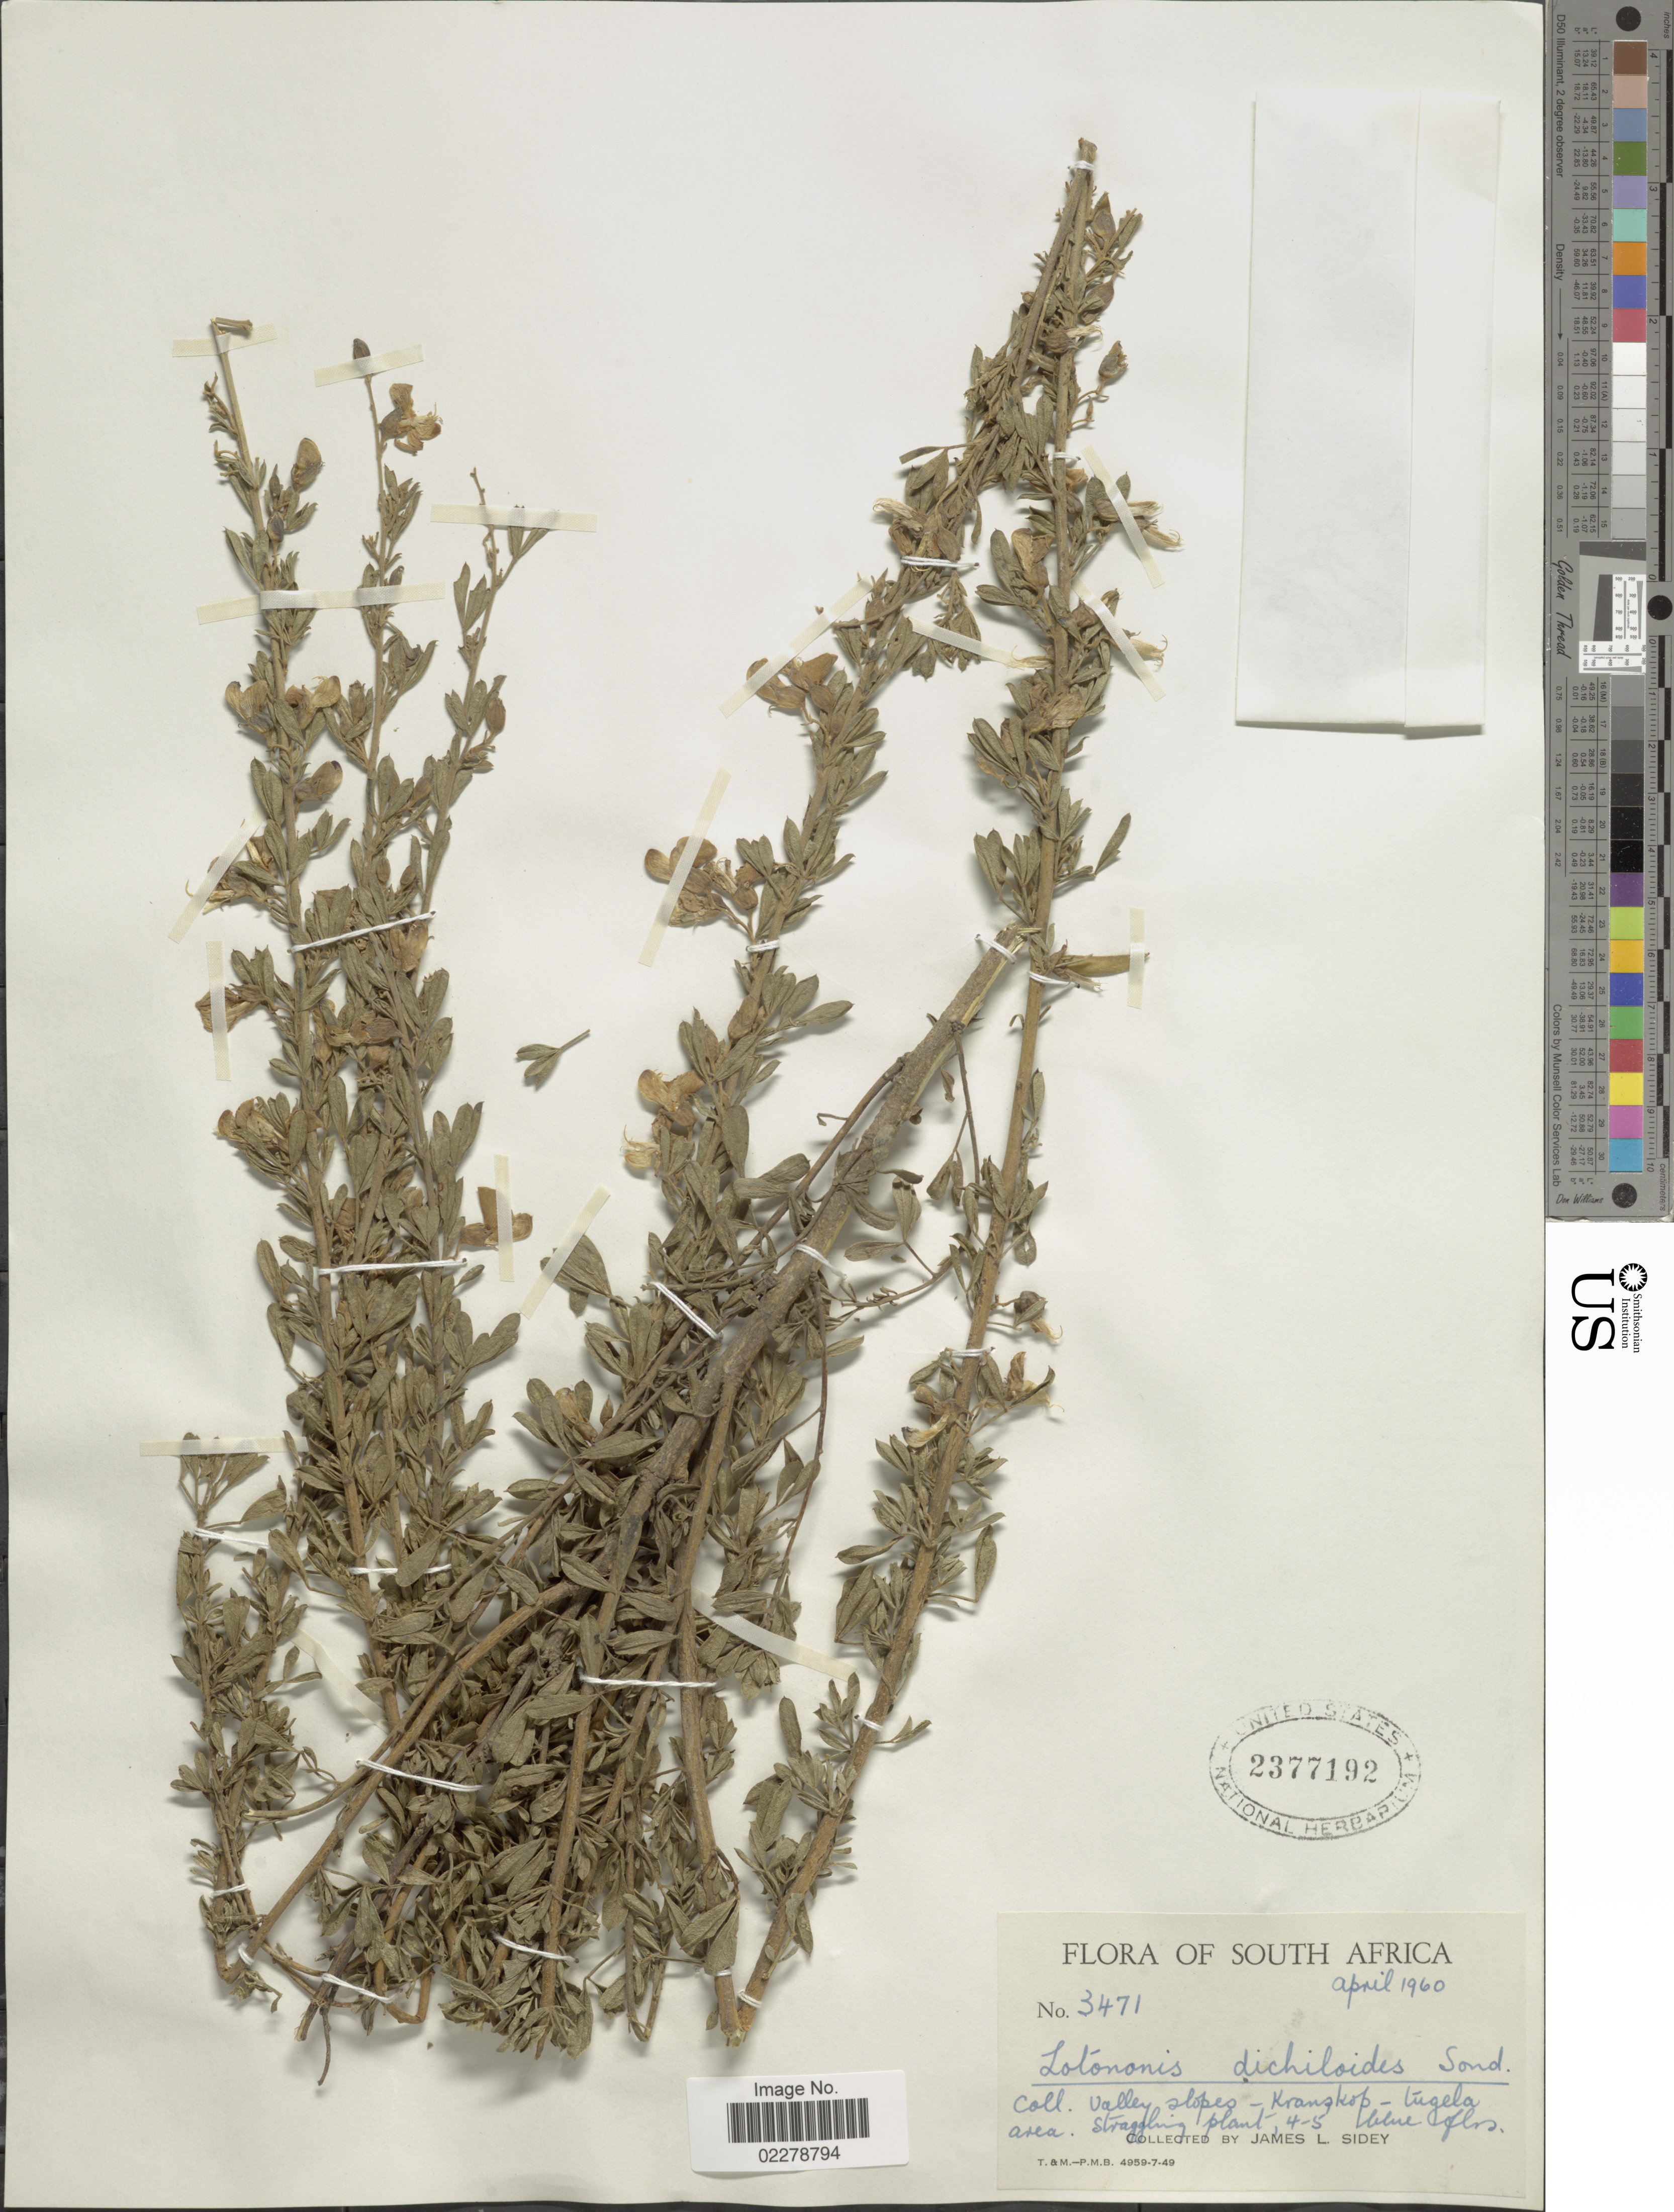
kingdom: Plantae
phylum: Tracheophyta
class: Magnoliopsida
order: Fabales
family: Fabaceae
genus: Lotononis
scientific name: Lotononis dichiloides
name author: Sond.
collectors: J. L. Sidey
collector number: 3471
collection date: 1960-04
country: South Africa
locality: Valey slopes - Kranskop- Tugela area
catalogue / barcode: US 2377192